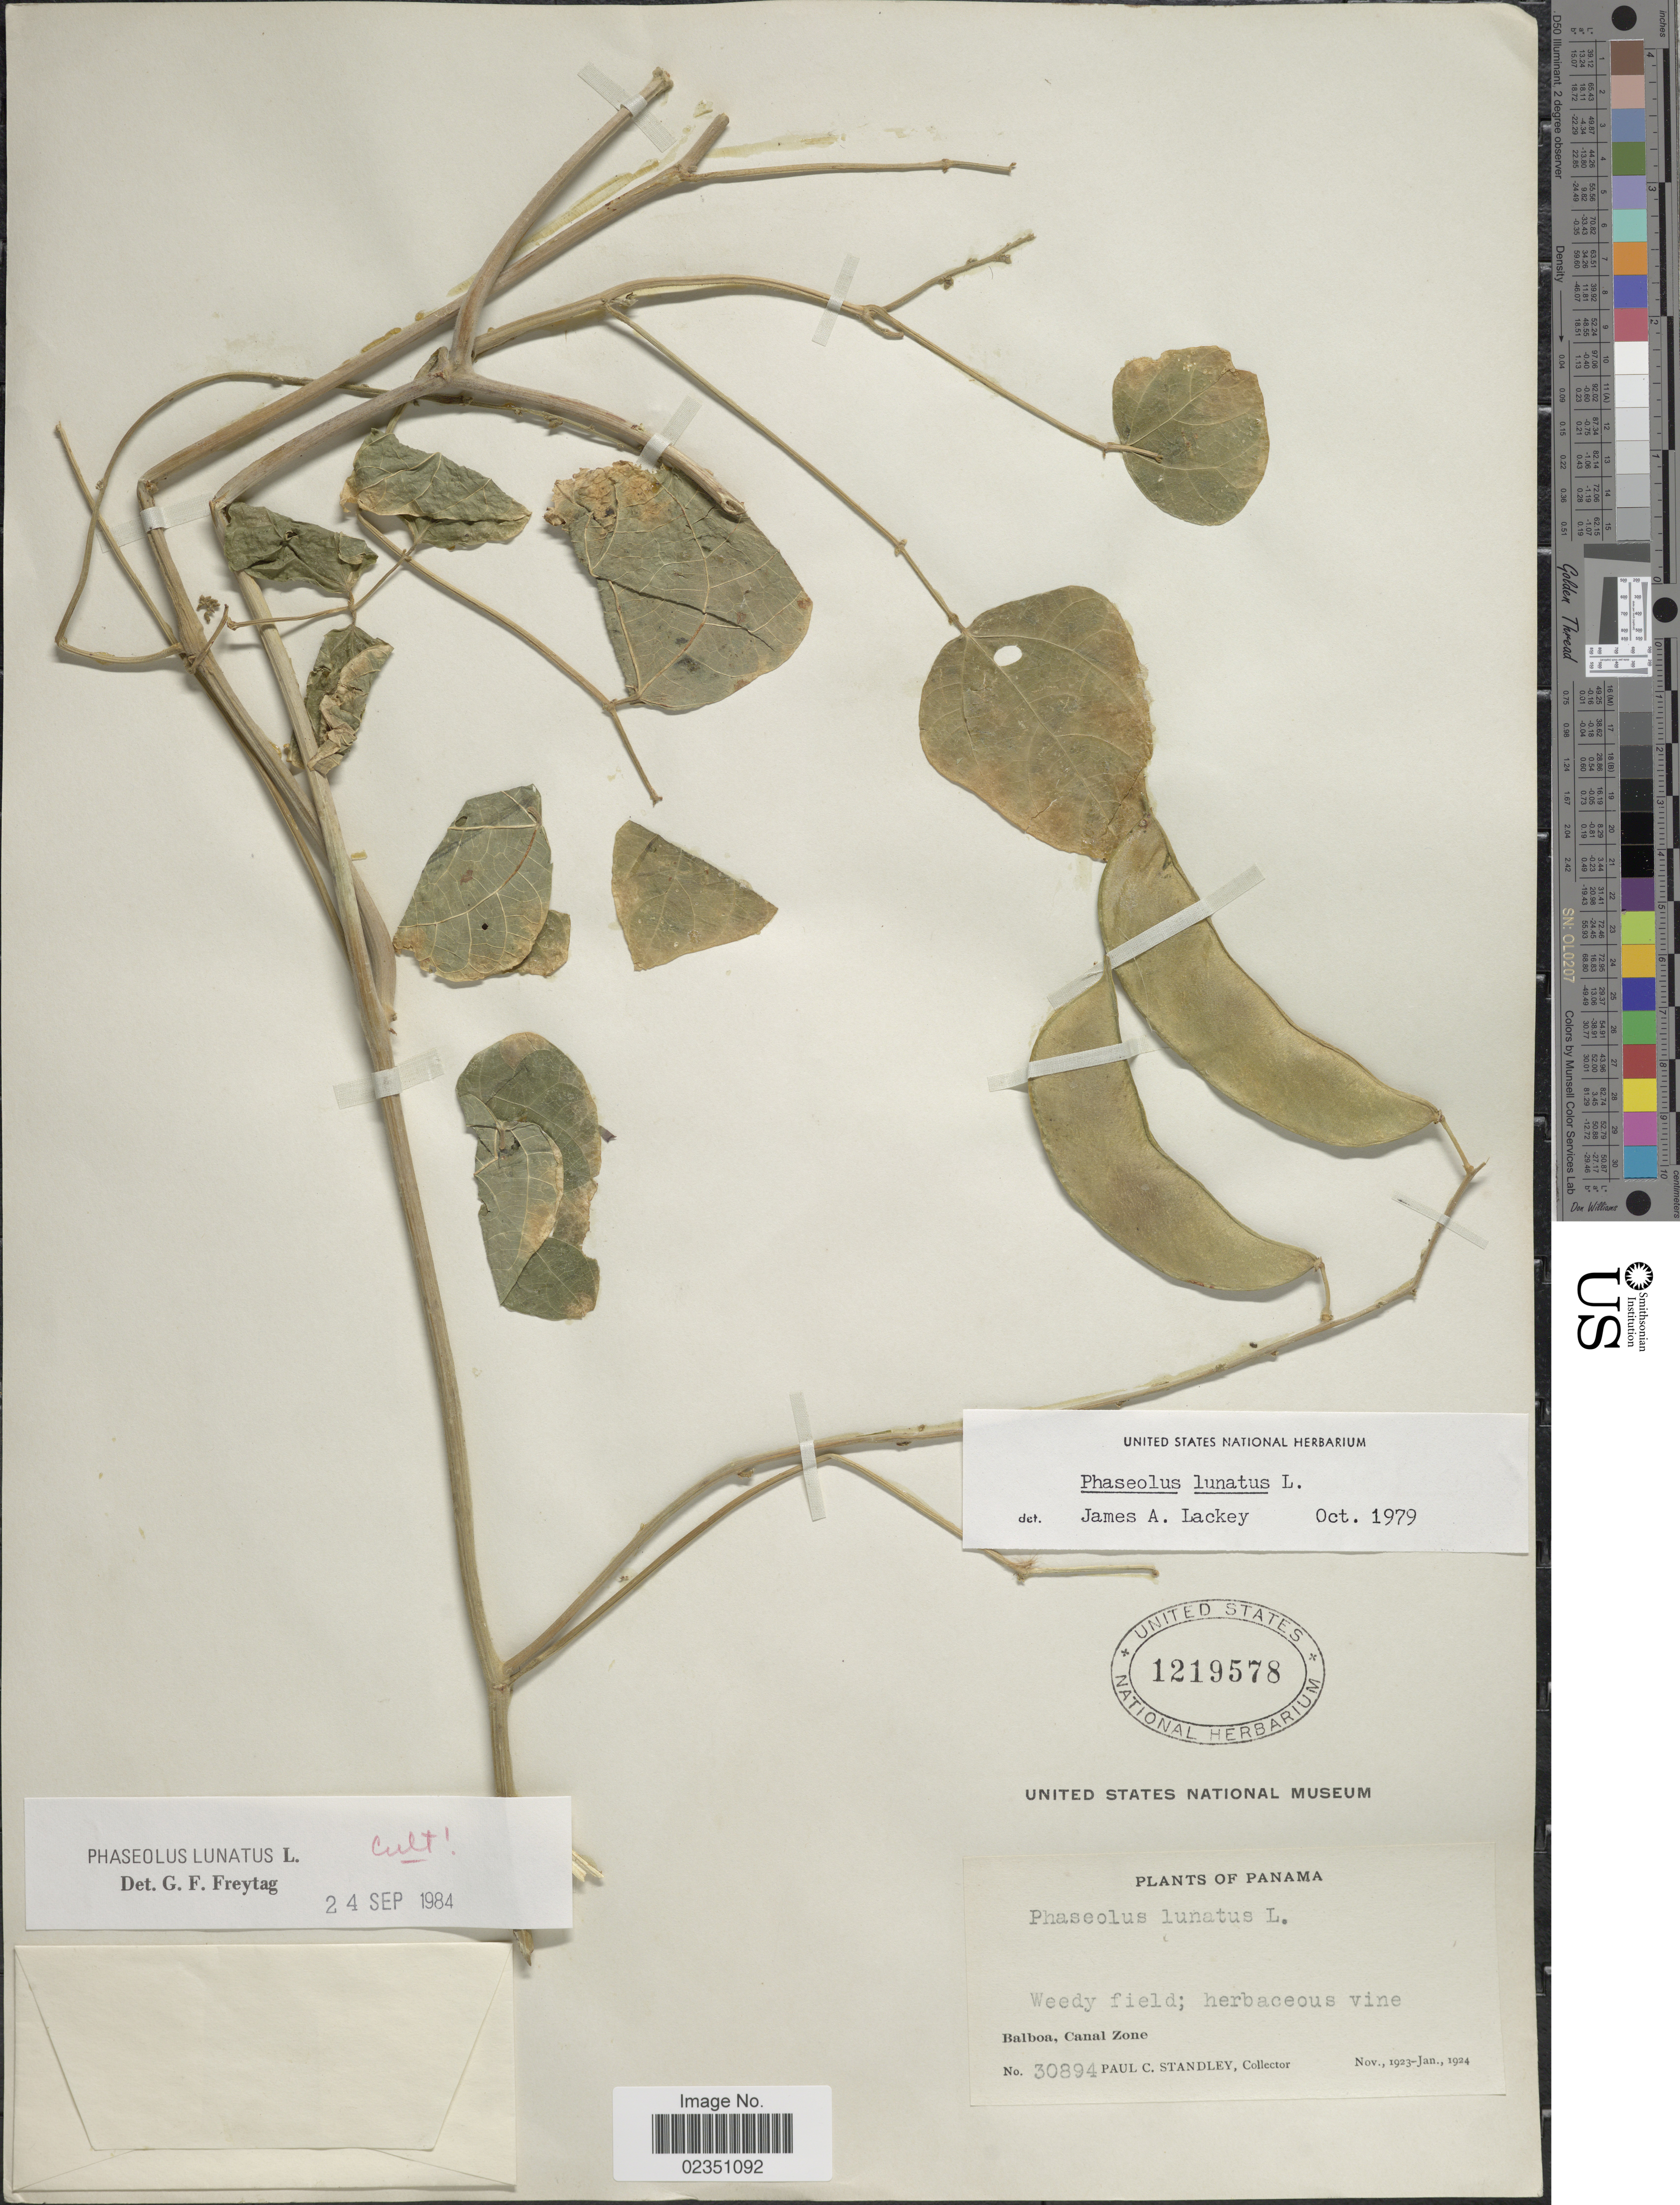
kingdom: Plantae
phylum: Tracheophyta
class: Magnoliopsida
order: Fabales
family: Fabaceae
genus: Phaseolus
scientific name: Phaseolus lunatus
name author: L.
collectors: P. C. Standley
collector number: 30894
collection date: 1923-11/1924-01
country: Panama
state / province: Colón / Panamá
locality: Weedy field; Balboa, Canal Zone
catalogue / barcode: US 1219578